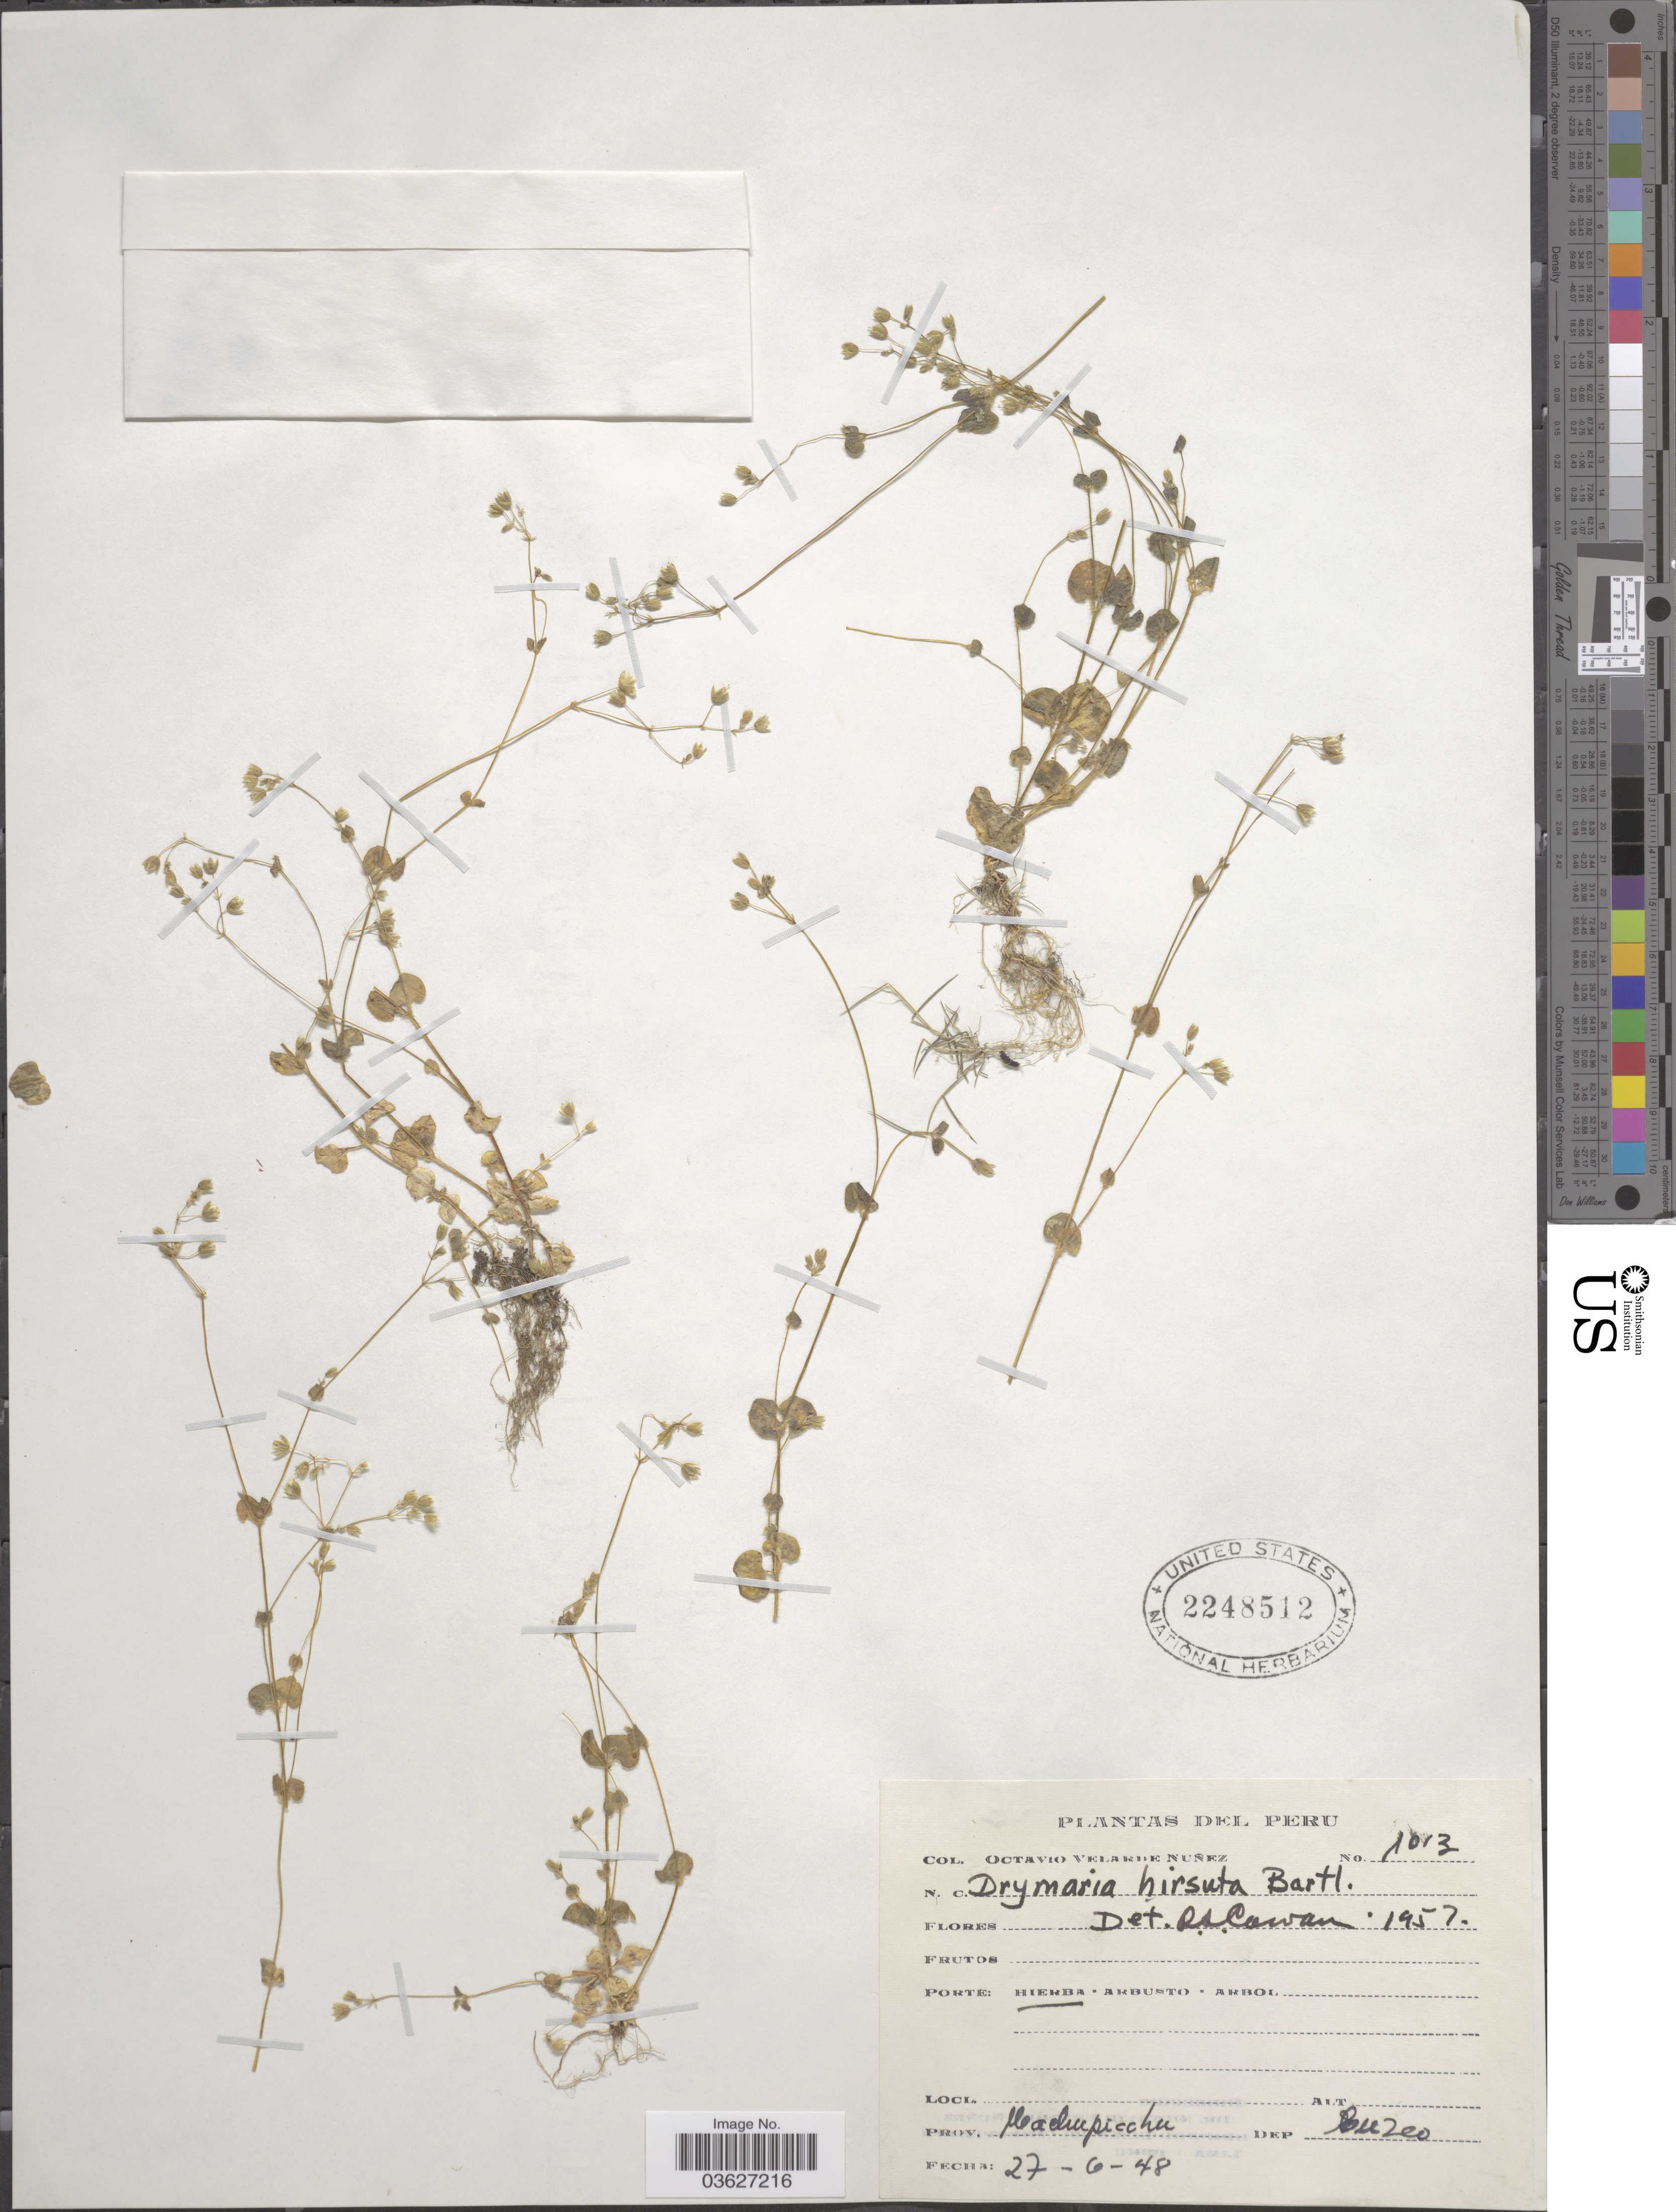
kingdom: Plantae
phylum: Tracheophyta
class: Magnoliopsida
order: Caryophyllales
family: Caryophyllaceae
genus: Drymaria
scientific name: Drymaria villosa subsp. villosa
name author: Cham. & Schltdl.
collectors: O. Velarde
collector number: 1013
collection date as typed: Transcribed d/m/y: 27/6/48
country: Peru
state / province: Cusco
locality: Prov. Machupicchu. Dep. Cuzco.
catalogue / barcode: US 2248512